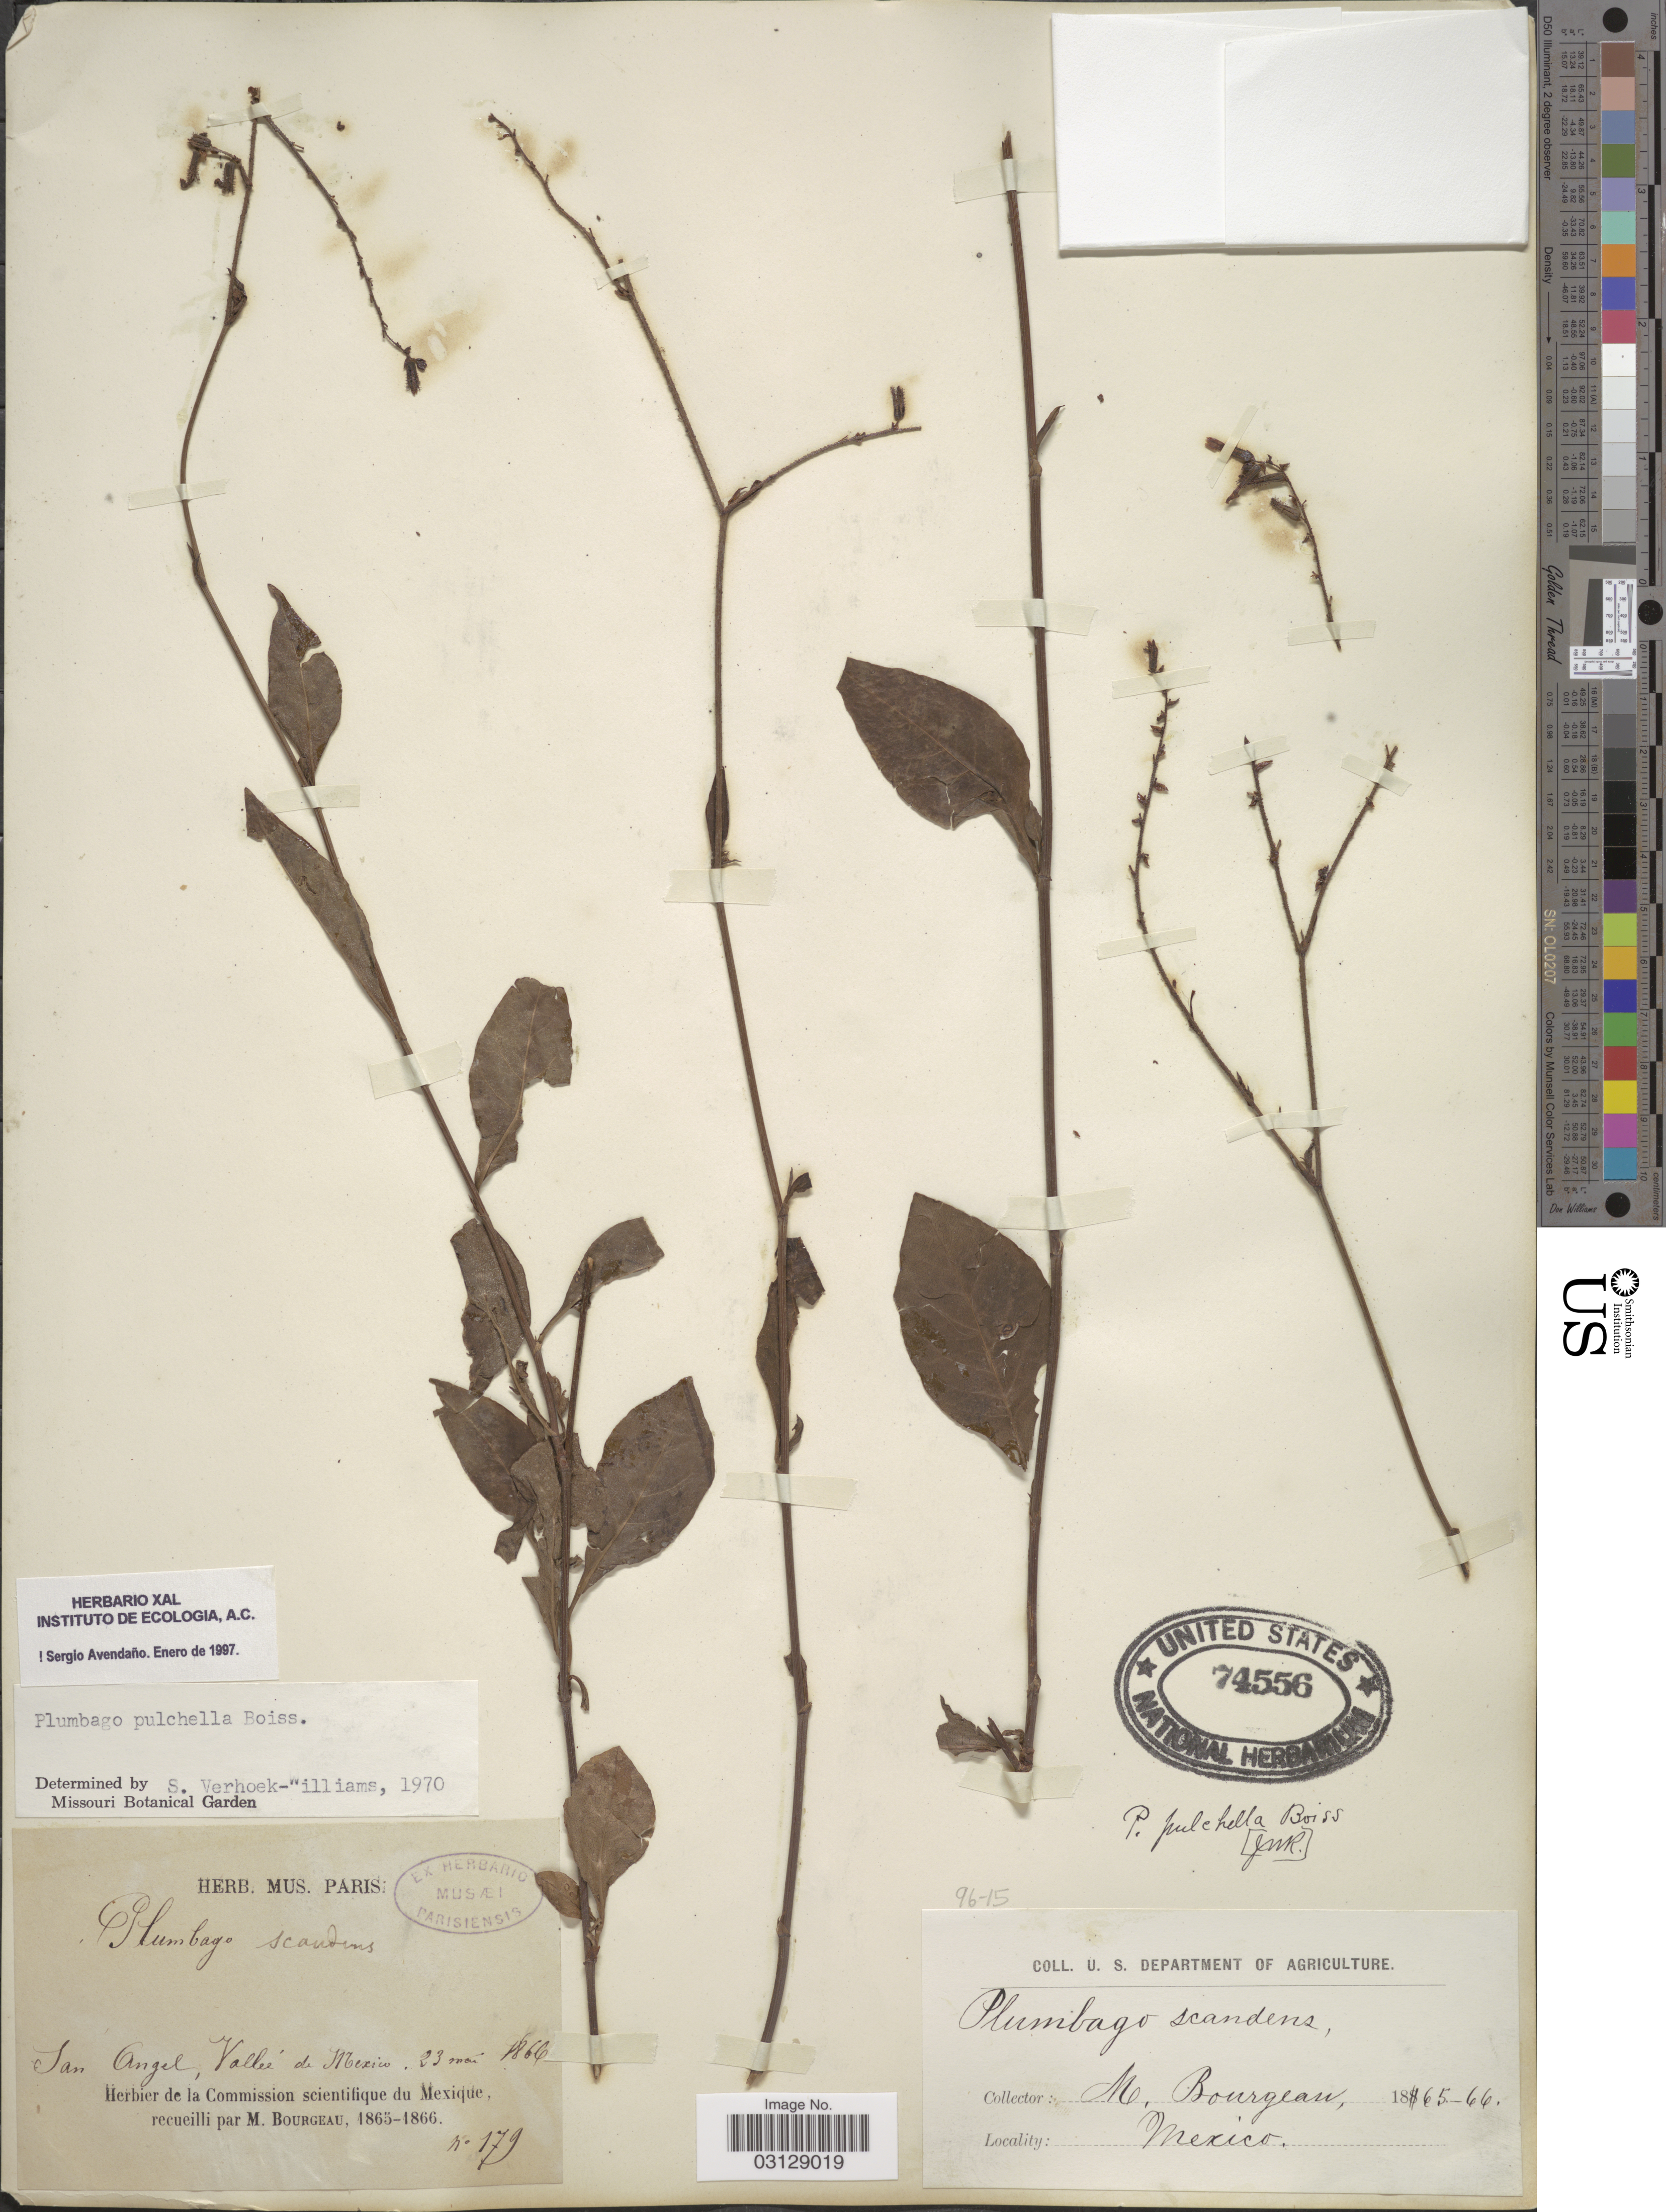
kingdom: Plantae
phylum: Tracheophyta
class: Magnoliopsida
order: Caryophyllales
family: Plumbaginaceae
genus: Plumbago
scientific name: Plumbago pulchella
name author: Boiss.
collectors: M. Bourgeau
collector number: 179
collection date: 1866-05-23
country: Mexico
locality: San Angel, Vallée de Mexico.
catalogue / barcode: US 74556